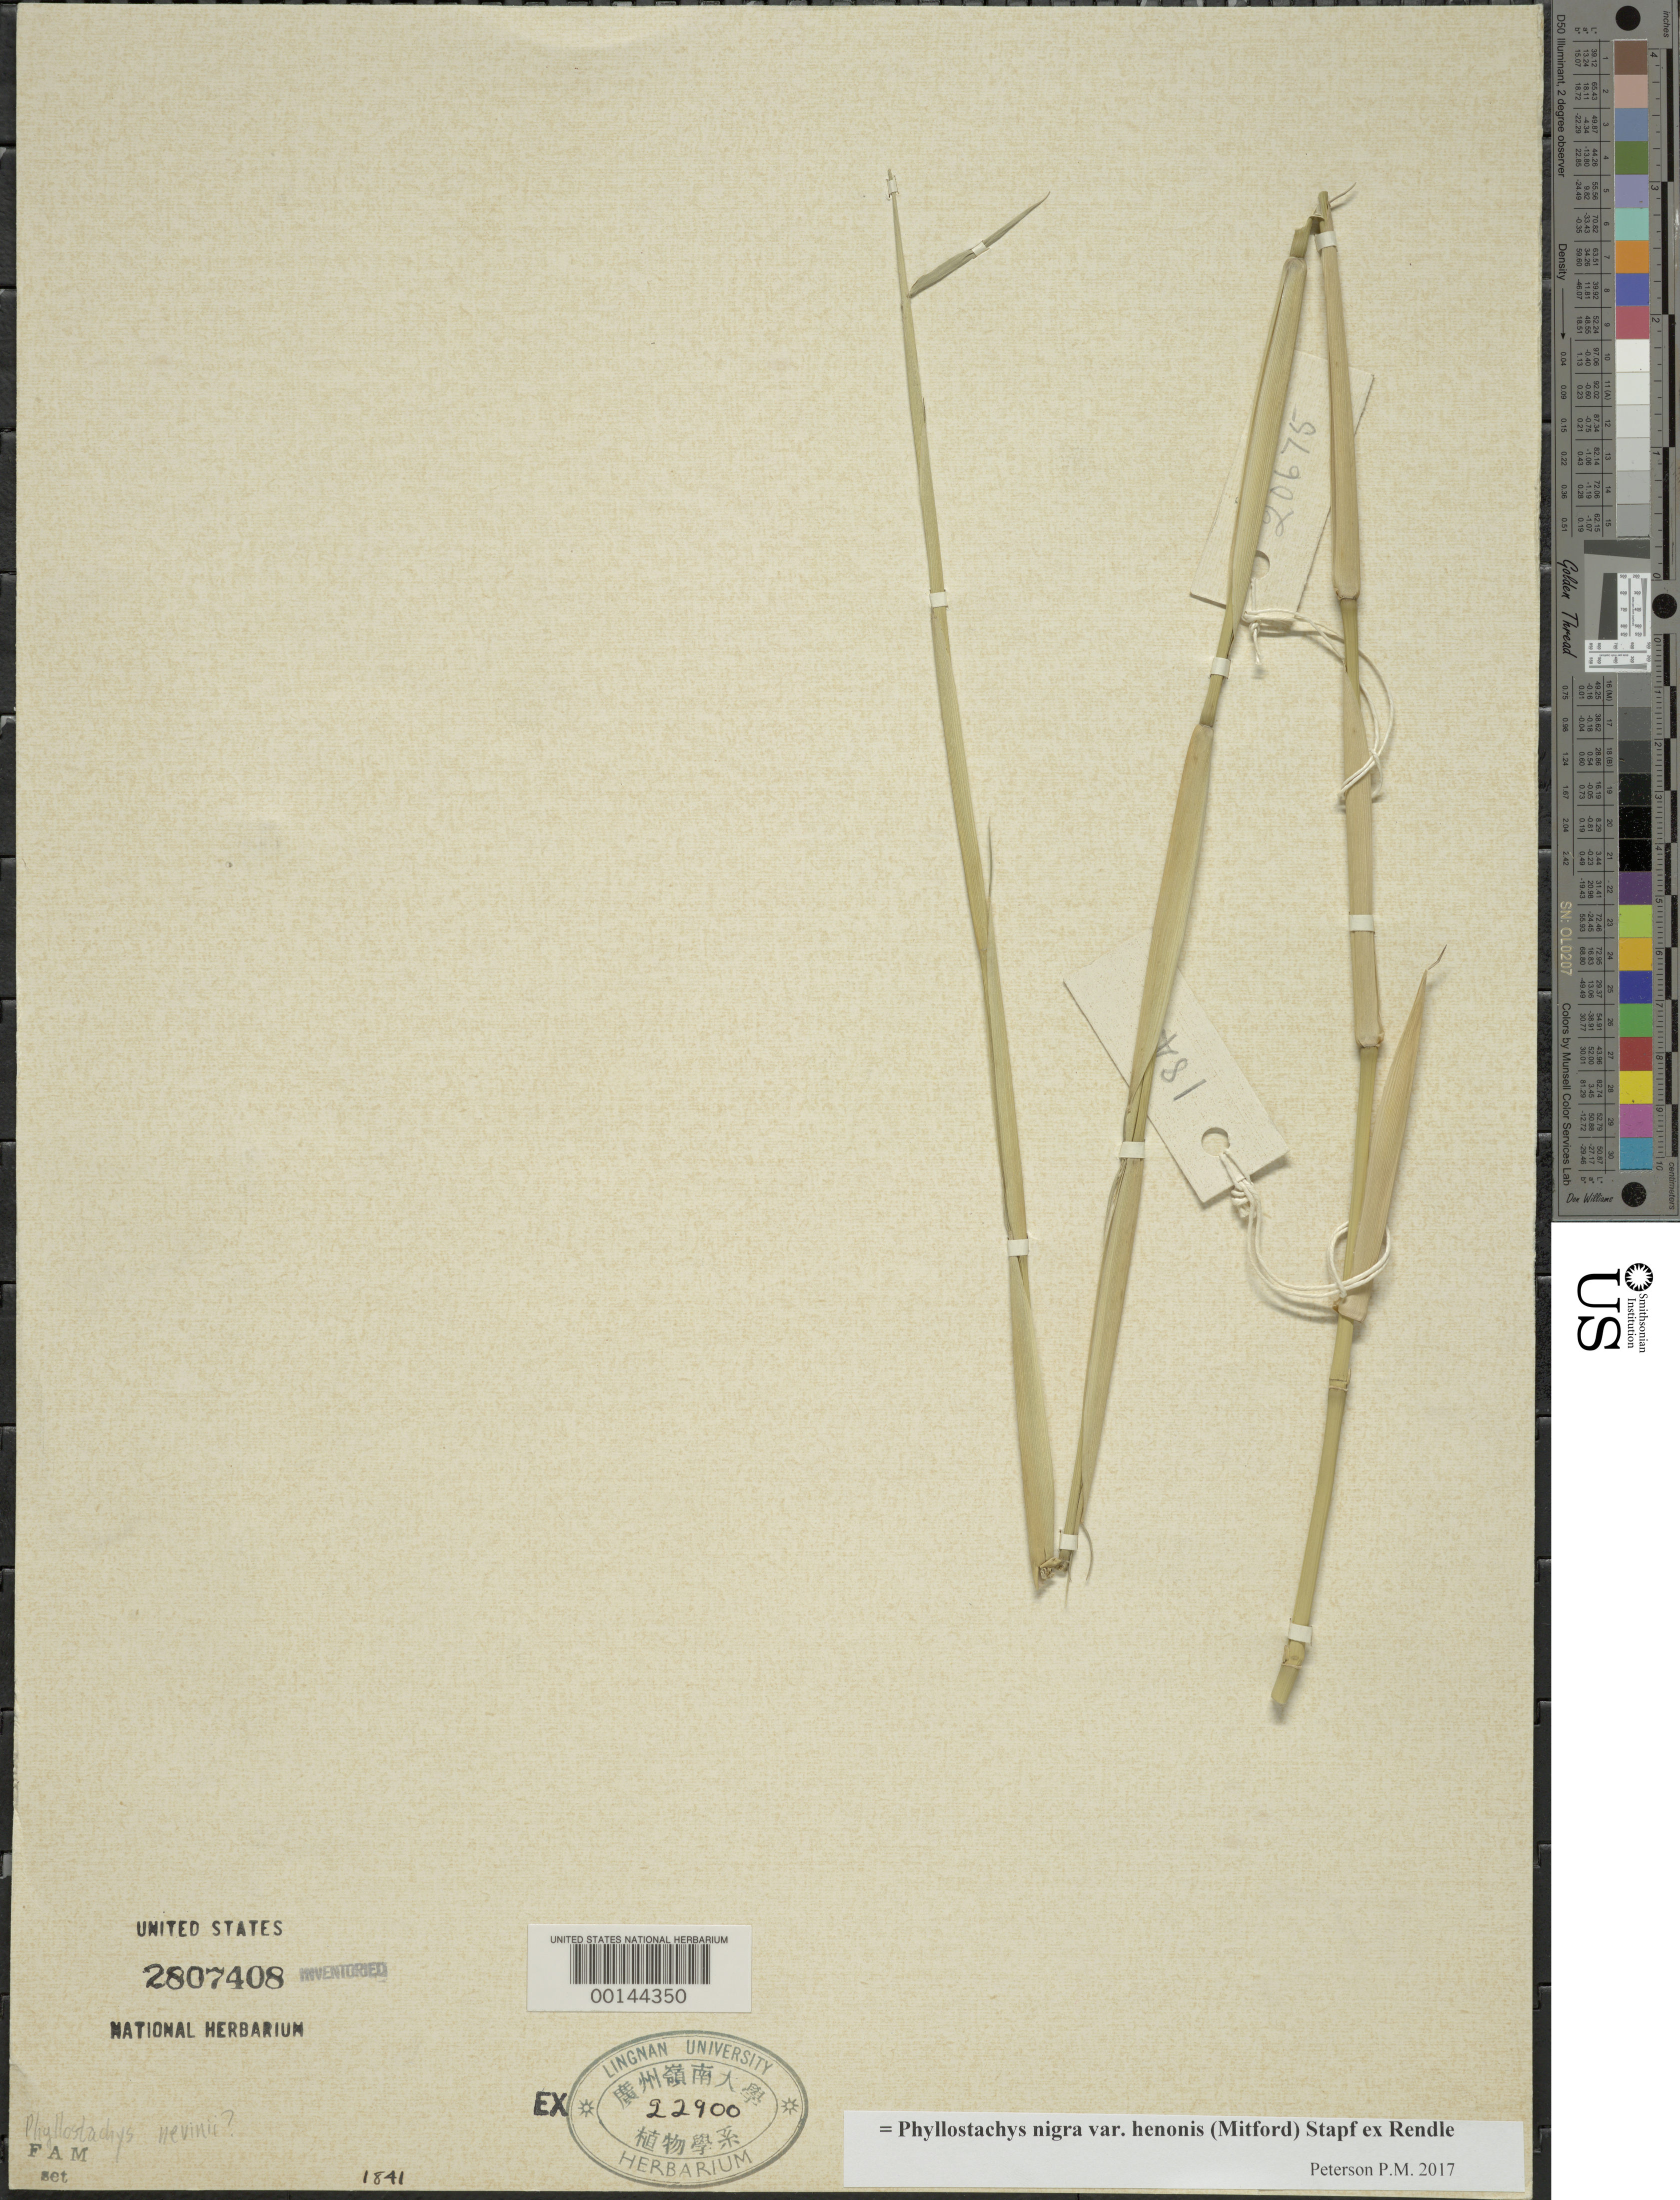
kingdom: Plantae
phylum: Tracheophyta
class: Liliopsida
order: Poales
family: Poaceae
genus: Phyllostachys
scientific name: Phyllostachys nigra var. henonis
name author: (Mitford) Stapf ex Rendle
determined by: Poaceae Reorganization Project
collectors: H. L. Fung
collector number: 20675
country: China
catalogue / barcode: US 2807408